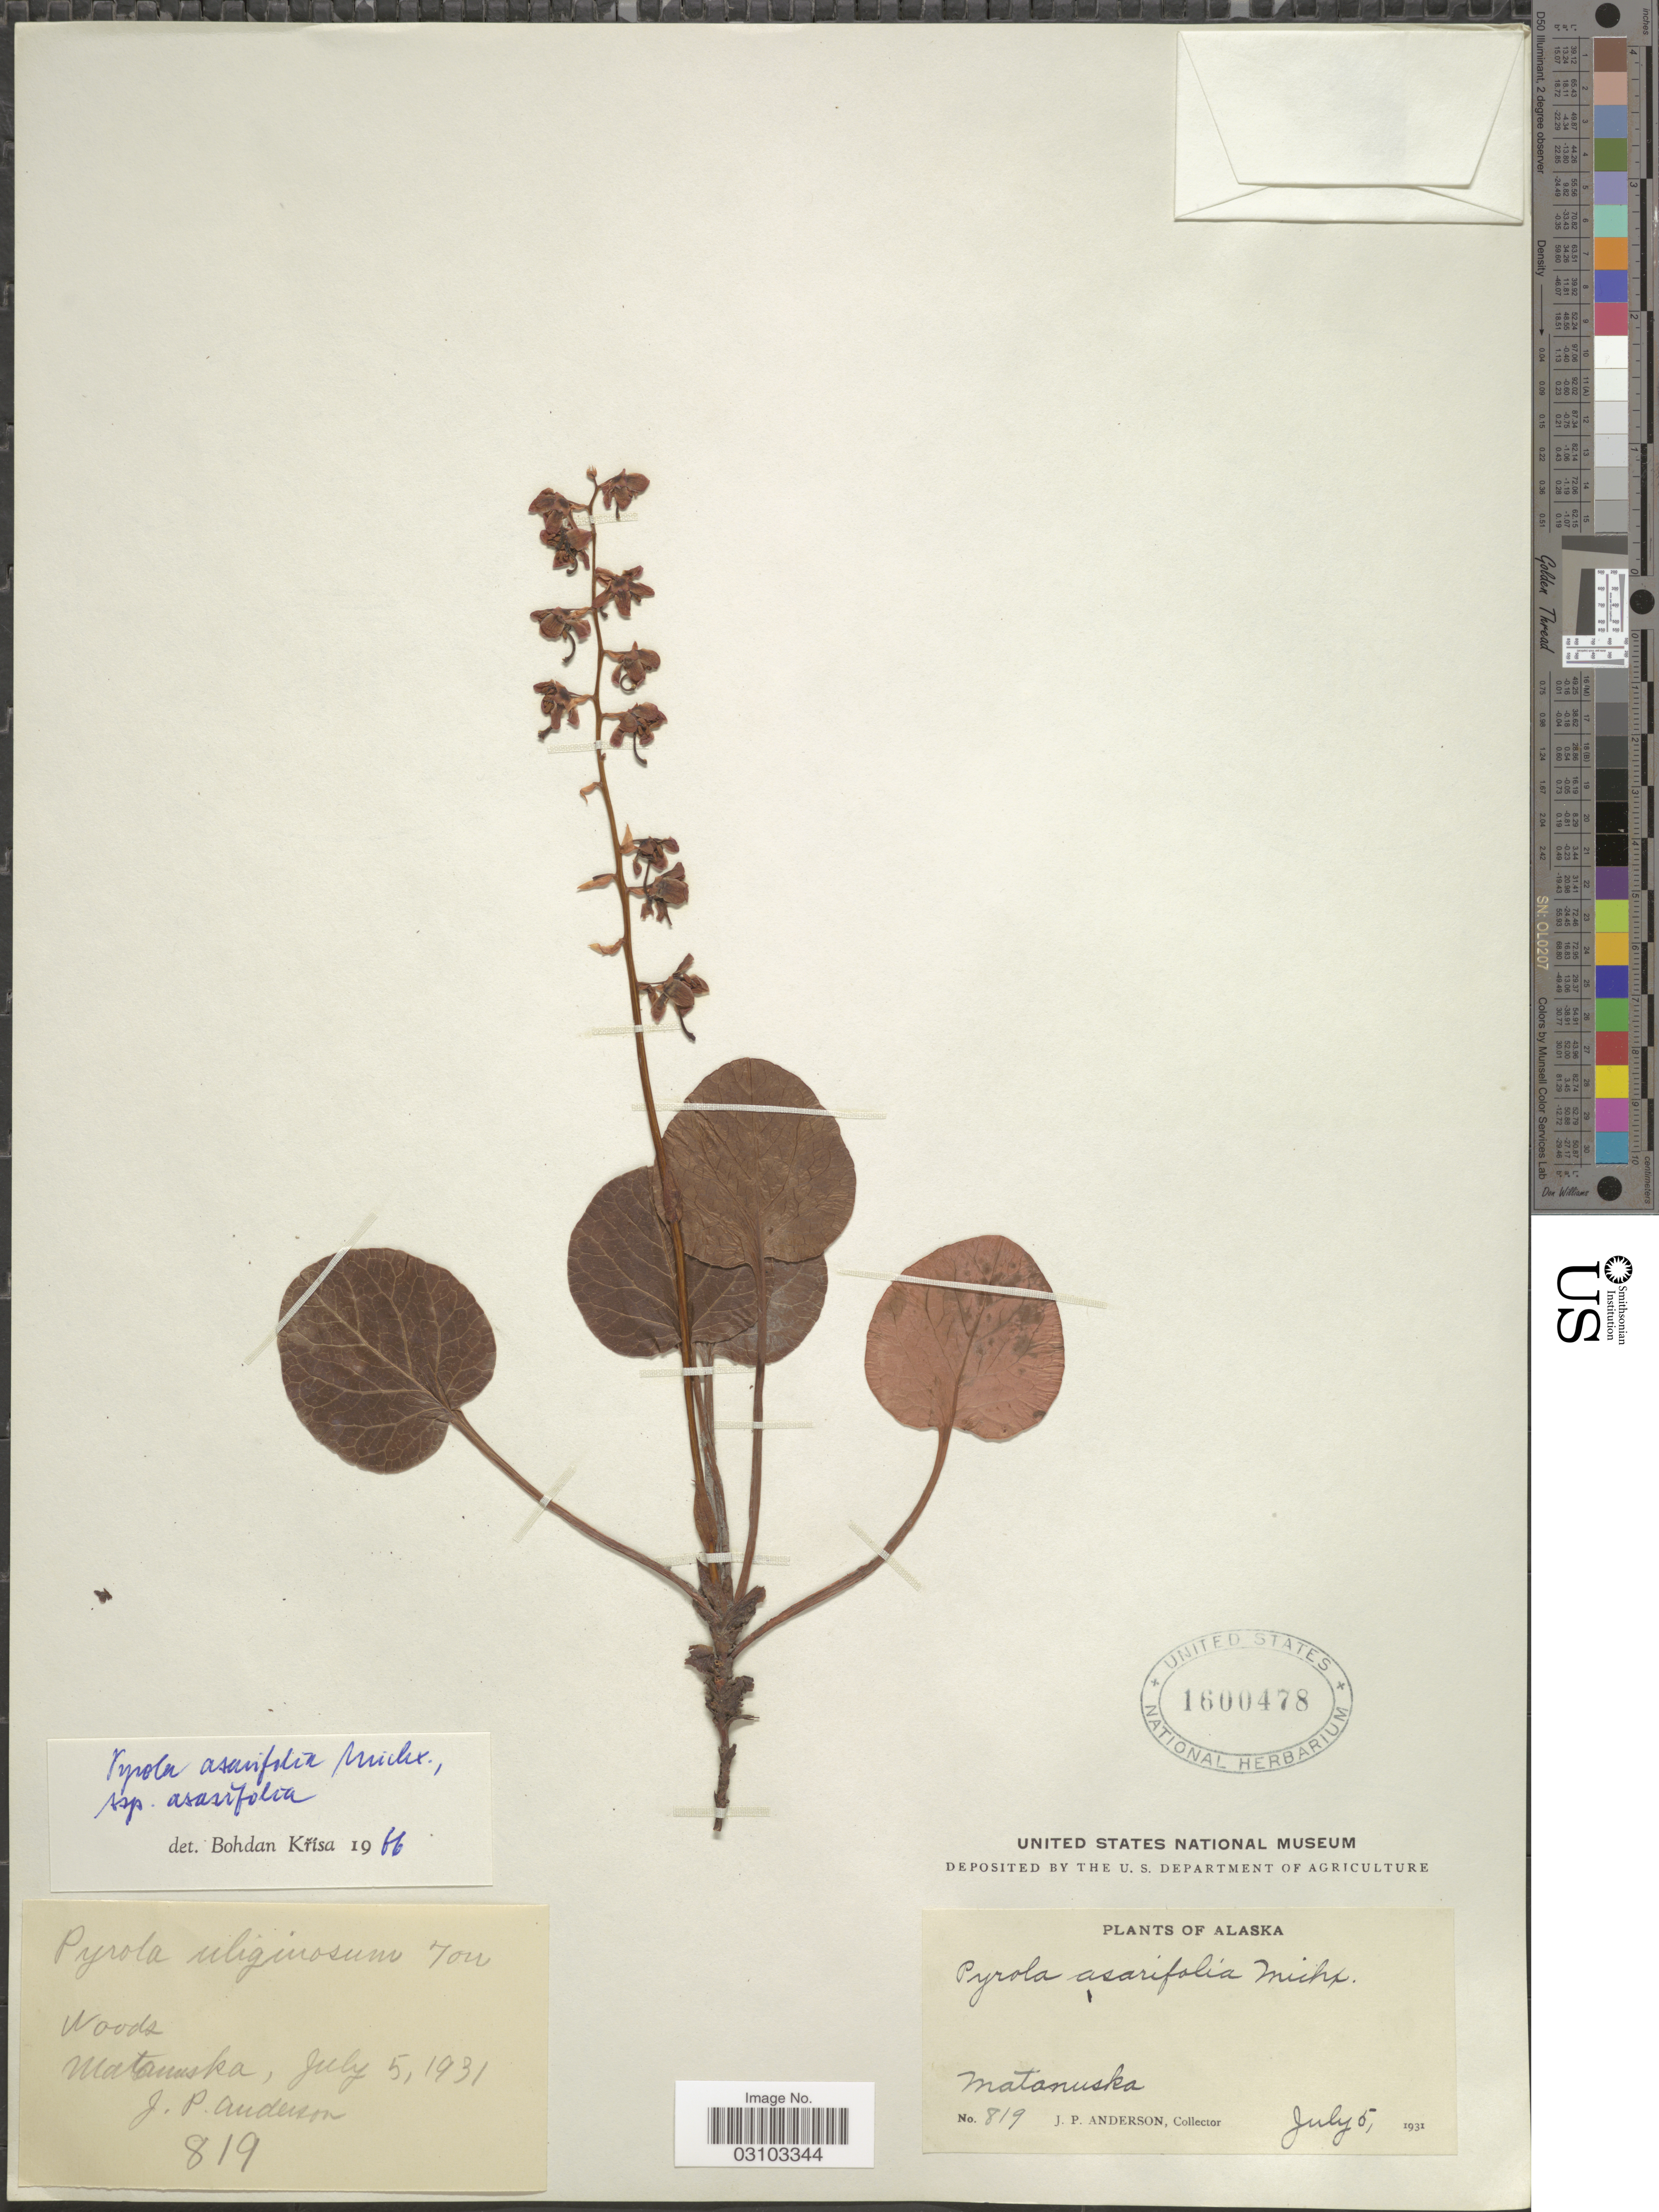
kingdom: Plantae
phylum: Tracheophyta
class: Magnoliopsida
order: Ericales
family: Ericaceae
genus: Pyrola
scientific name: Pyrola asarifolia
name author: Michx.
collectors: J. P. Anderson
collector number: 819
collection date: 1931-07-05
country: United States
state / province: Alaska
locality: Matanuska.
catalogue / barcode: US 1600478